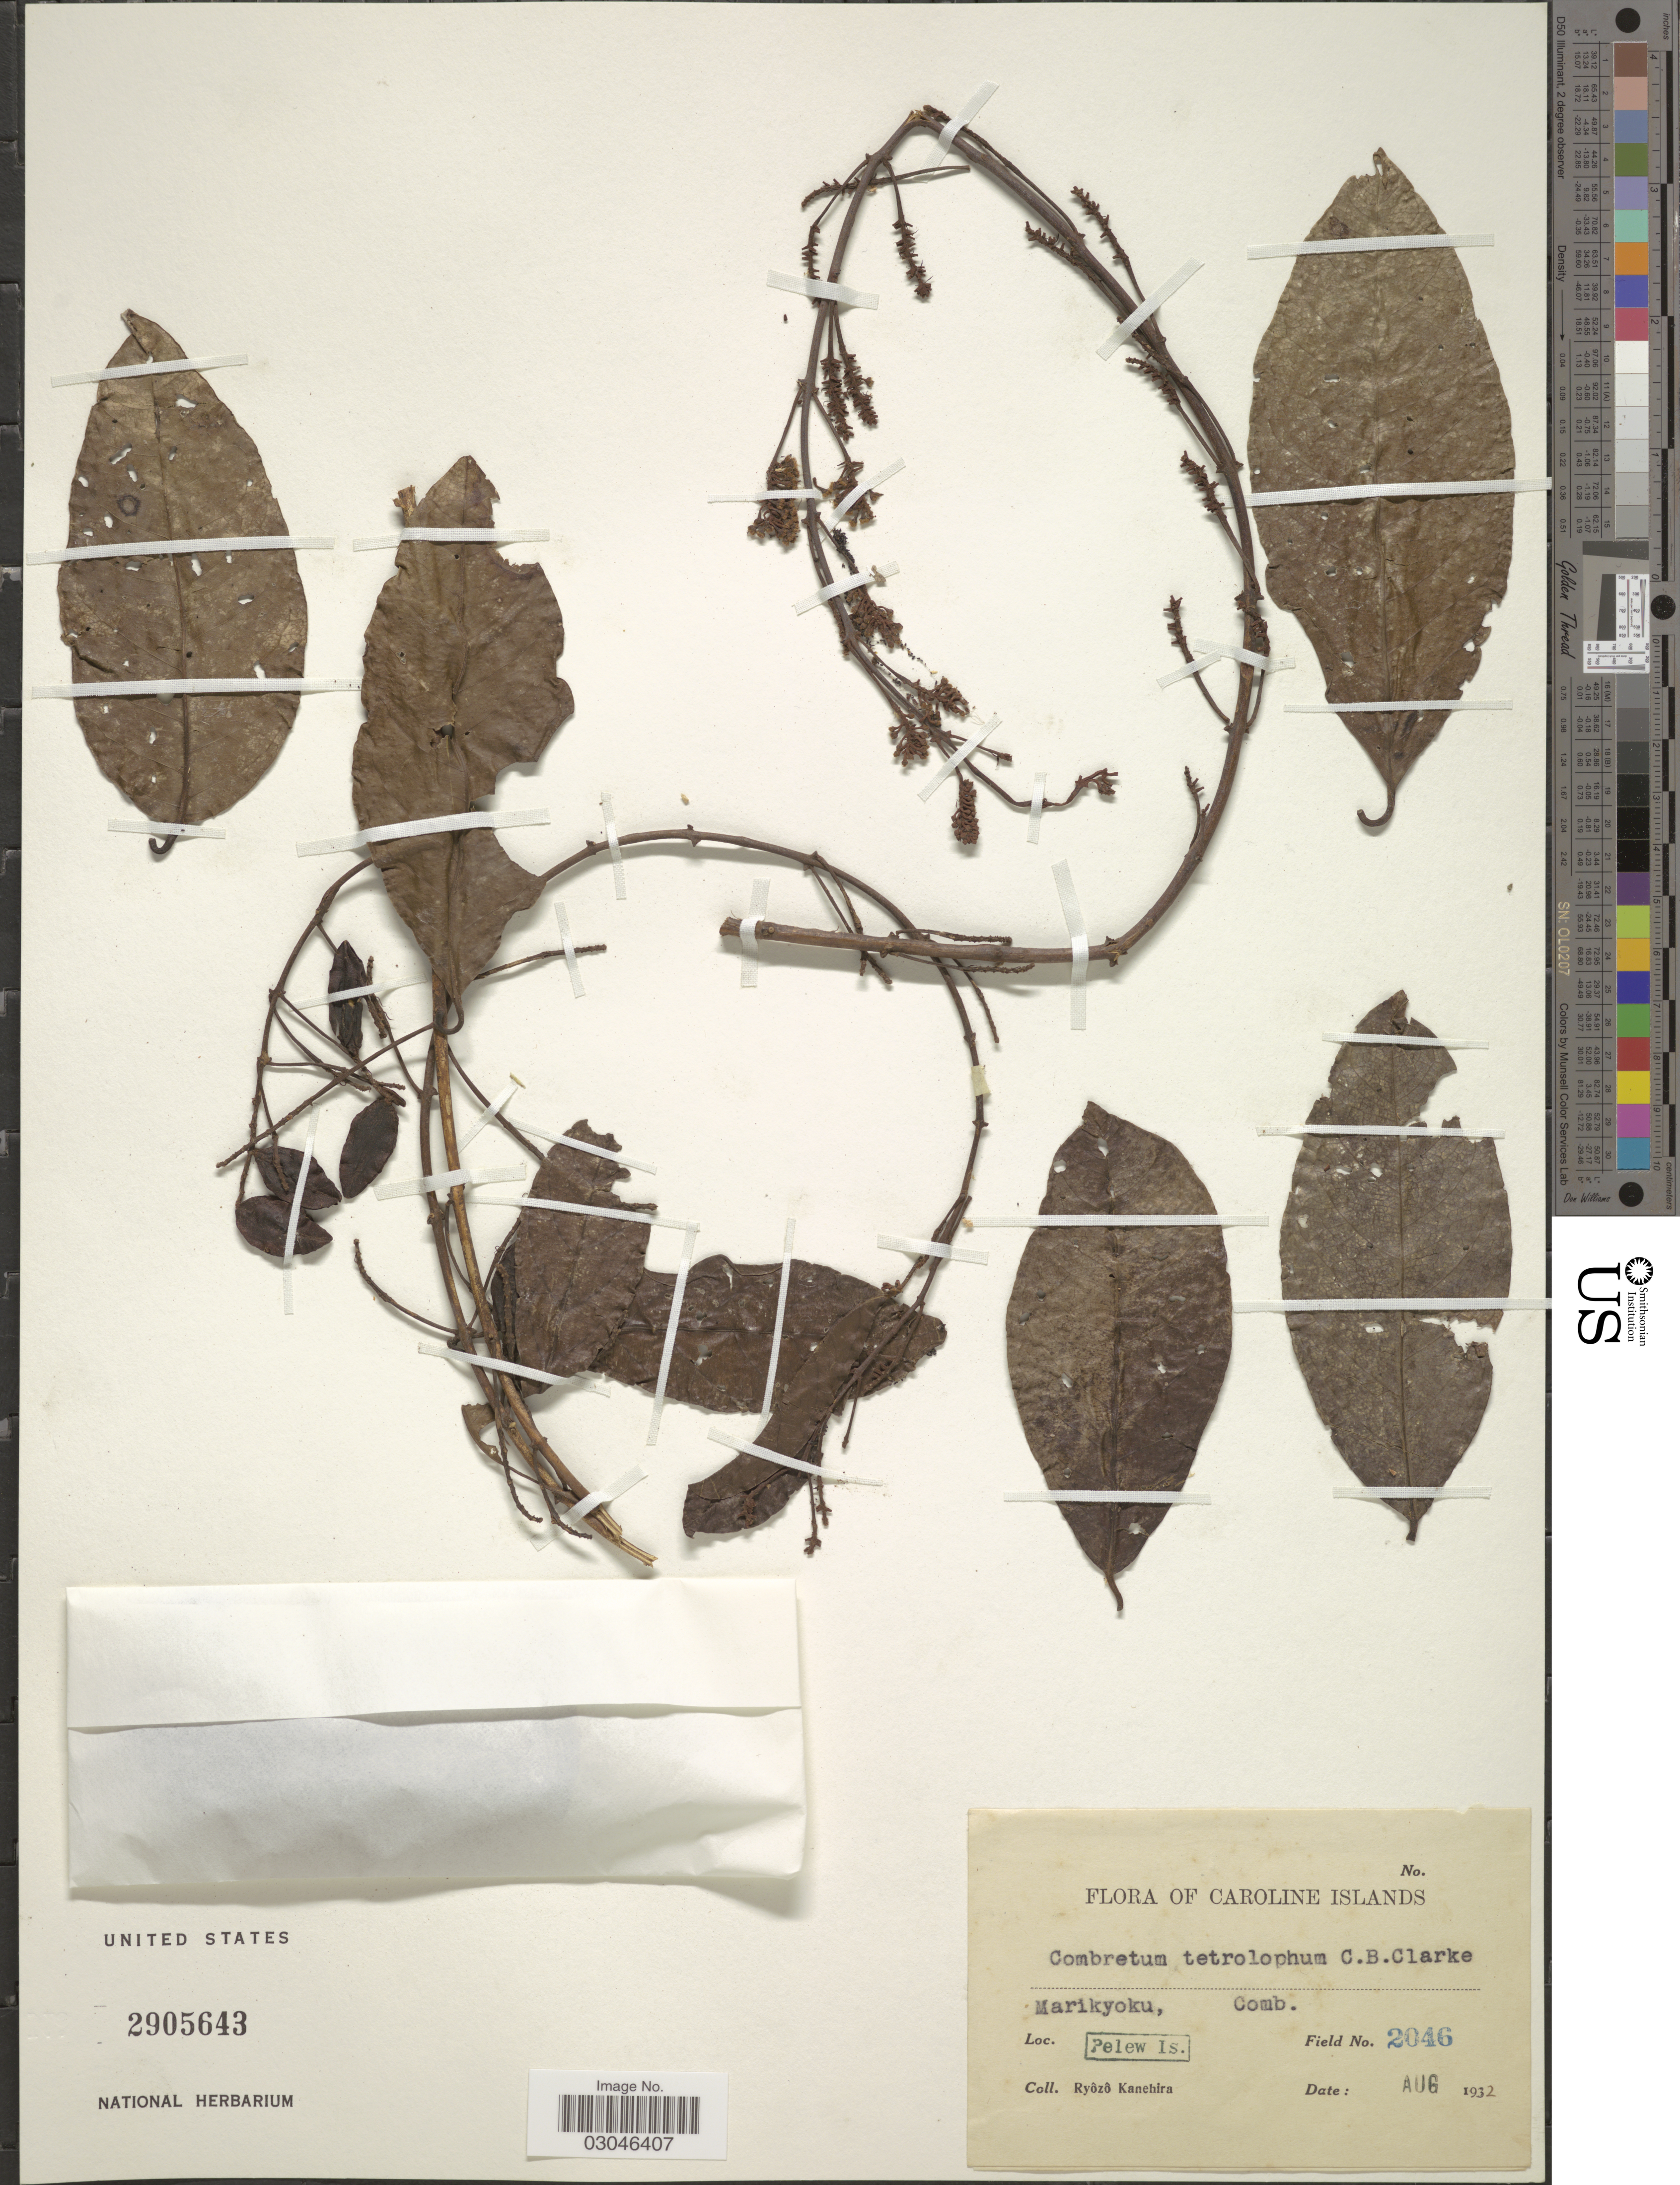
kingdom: Plantae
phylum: Tracheophyta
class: Magnoliopsida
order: Myrtales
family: Combretaceae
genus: Combretum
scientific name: Combretum tetralophum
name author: C.B. Clarke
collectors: R. Kanehira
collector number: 2046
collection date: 1932-08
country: Kiribati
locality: Caroline Islands. Marikyoku, Pelew Is.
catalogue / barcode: US 2905643